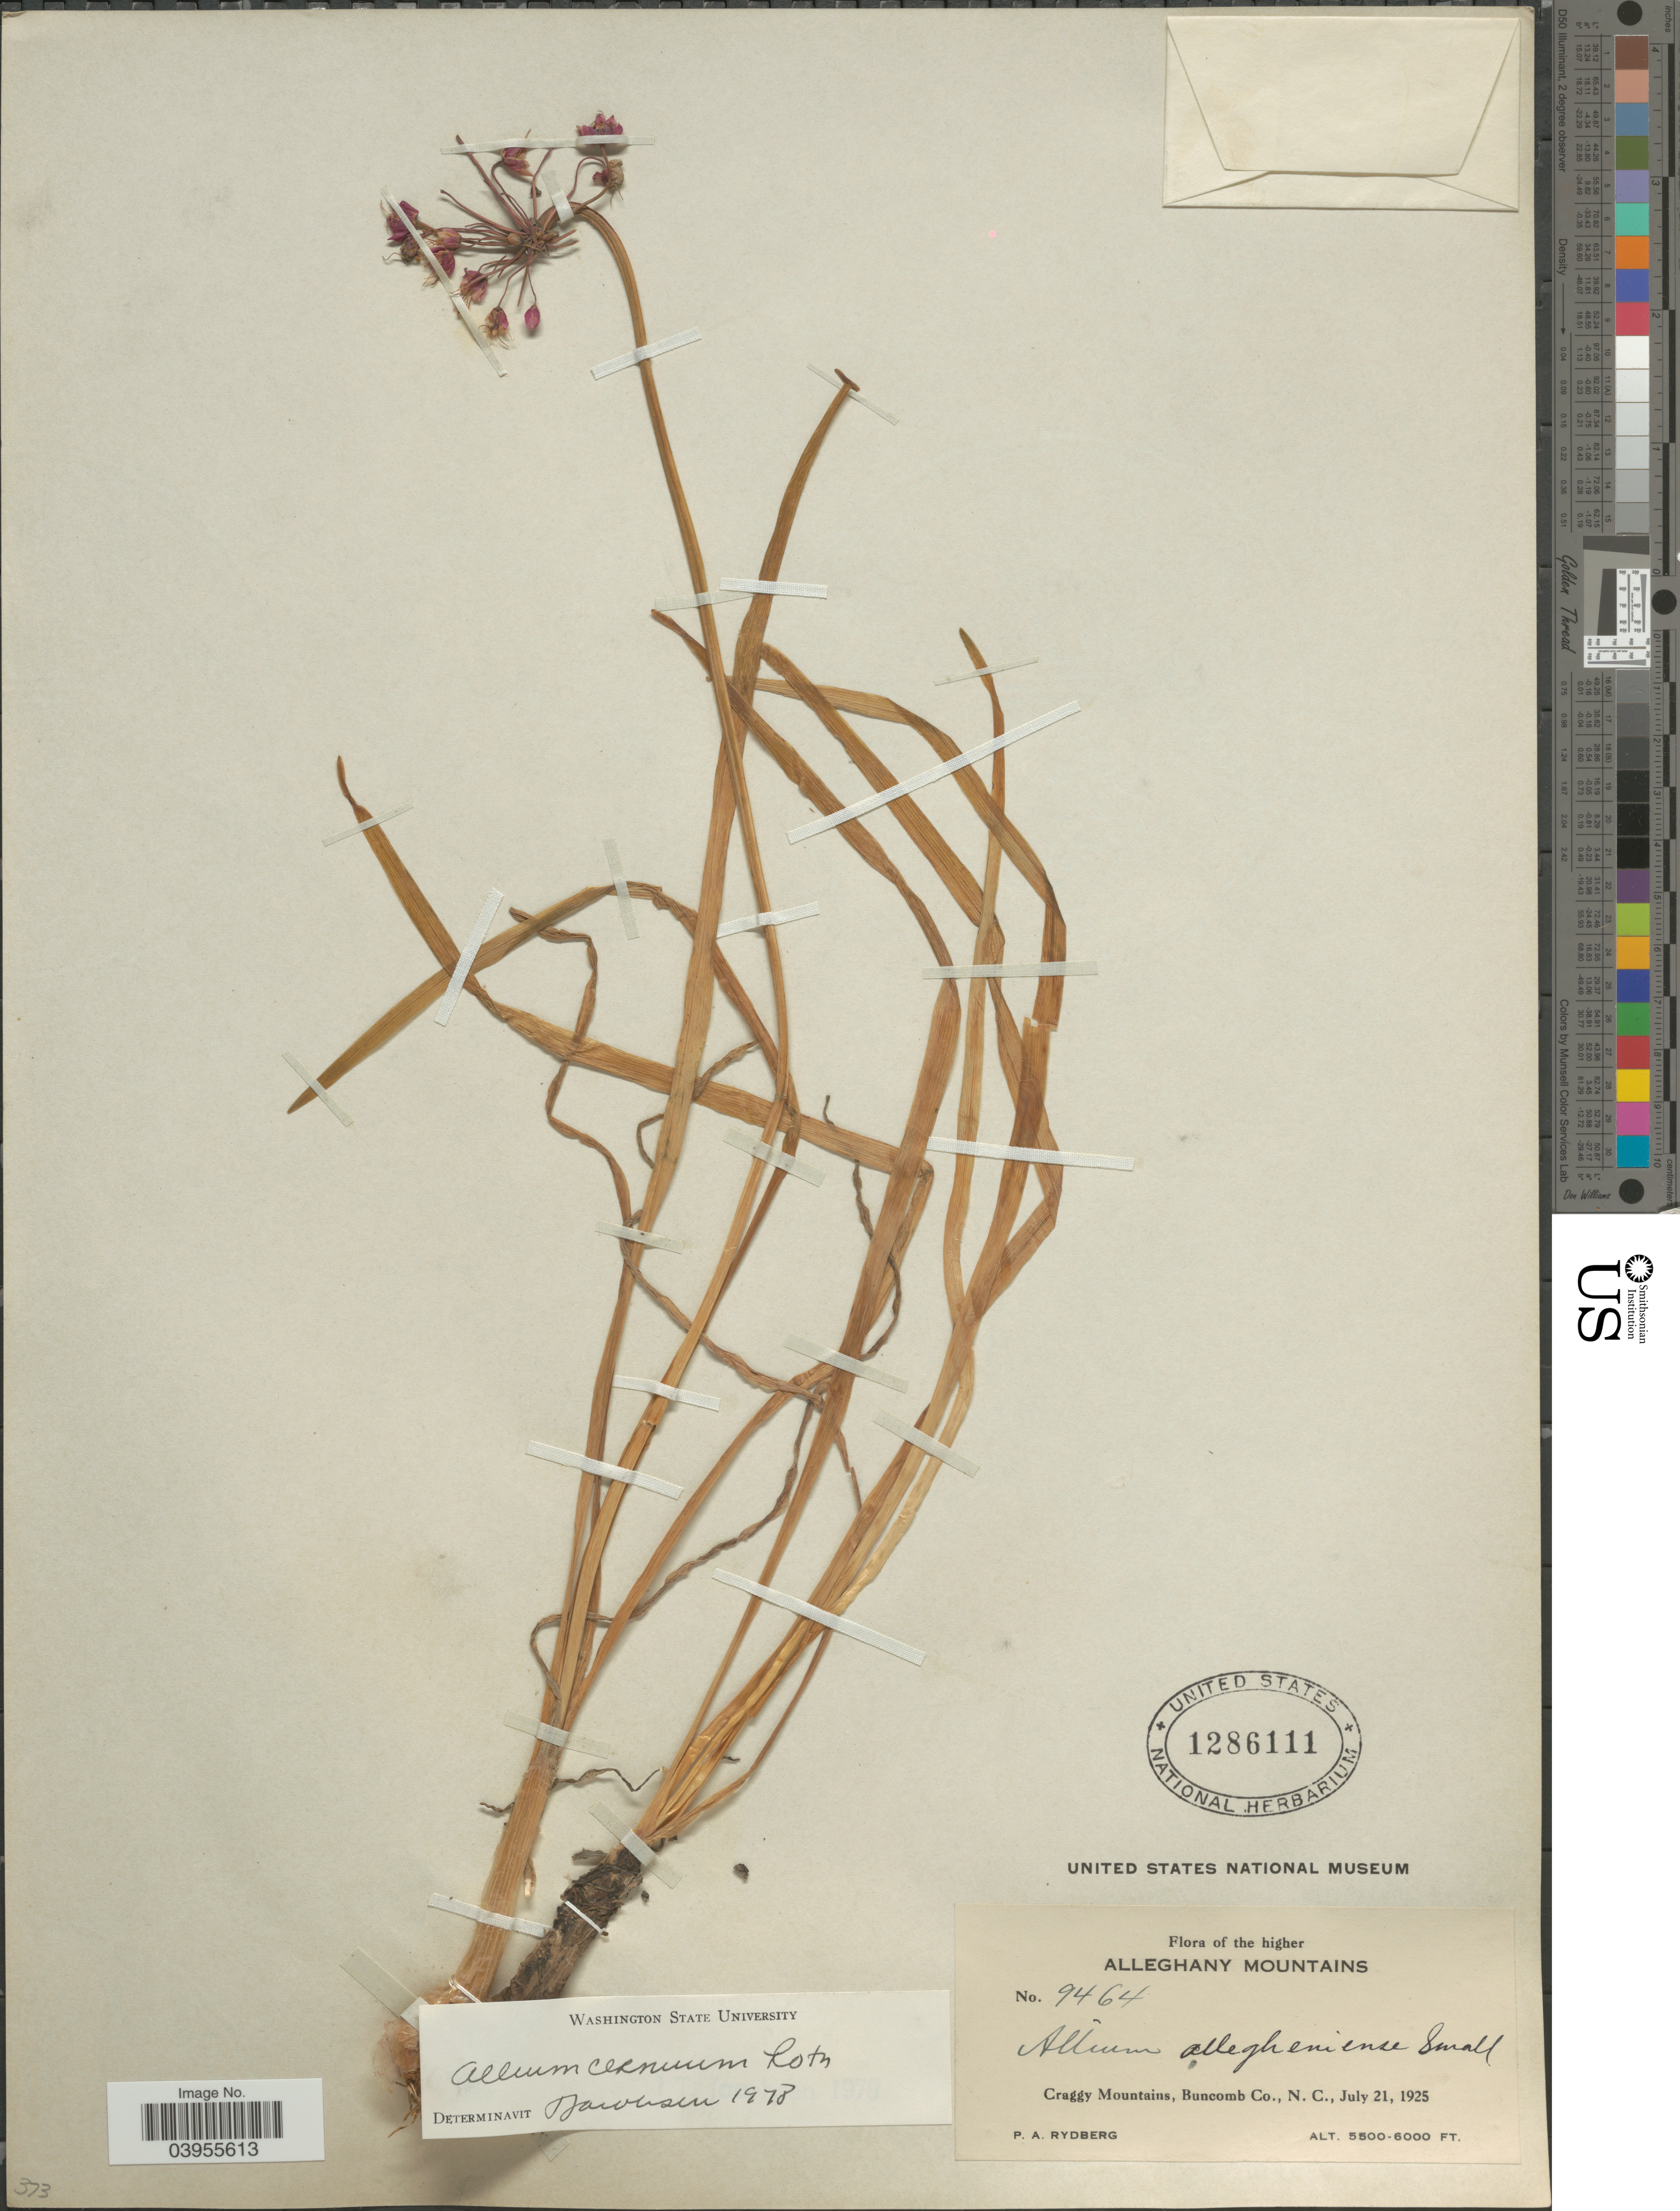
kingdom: Plantae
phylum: Tracheophyta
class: Liliopsida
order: Asparagales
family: Amaryllidaceae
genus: Allium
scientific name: Allium cernuum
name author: Roth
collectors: P. A. Rydberg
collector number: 9464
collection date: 1925-07-21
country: United States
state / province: North Carolina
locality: The higher Alleghany Mountains. Craggy Mountains, Buncomb Co.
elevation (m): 1676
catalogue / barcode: US 1286111